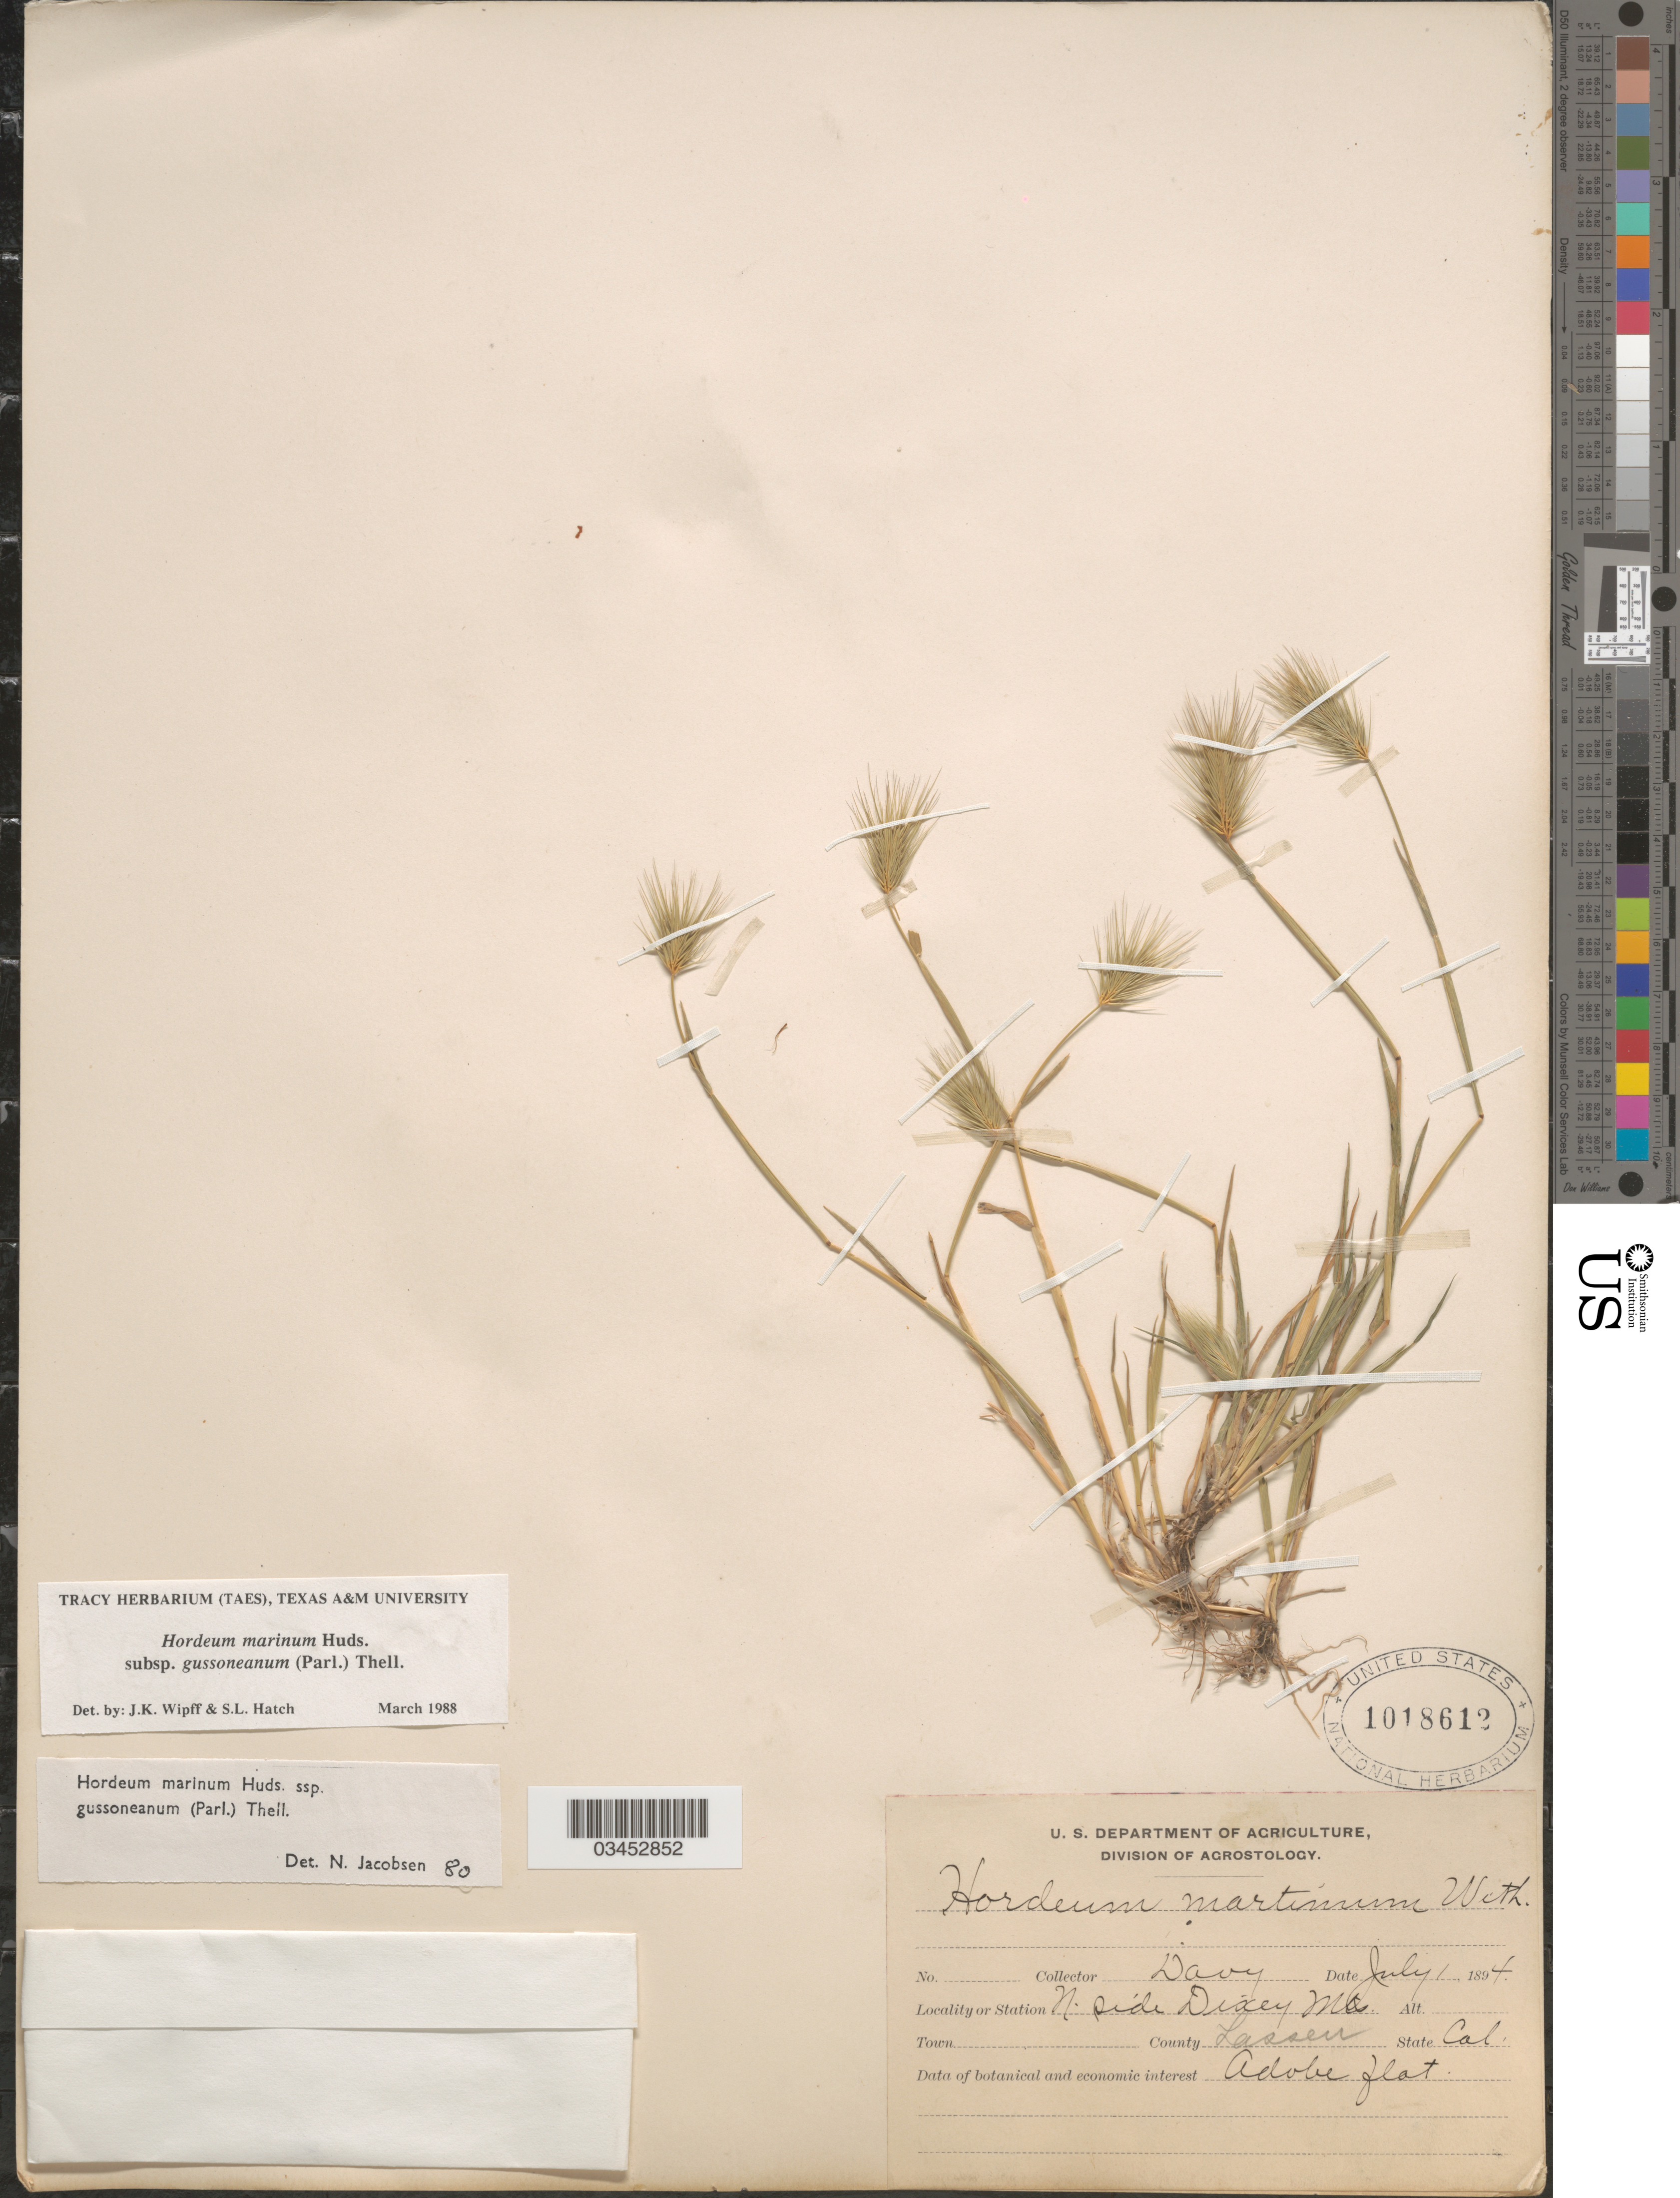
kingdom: Plantae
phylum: Tracheophyta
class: Liliopsida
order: Poales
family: Poaceae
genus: Hordeum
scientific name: Hordeum marinum subsp. gussoneanum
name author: (Parl.) Thell.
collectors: Davy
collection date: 1894-07-01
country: United States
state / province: California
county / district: Lassen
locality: Station N. side Dixey Mts. County Lassen.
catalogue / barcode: US 1018612